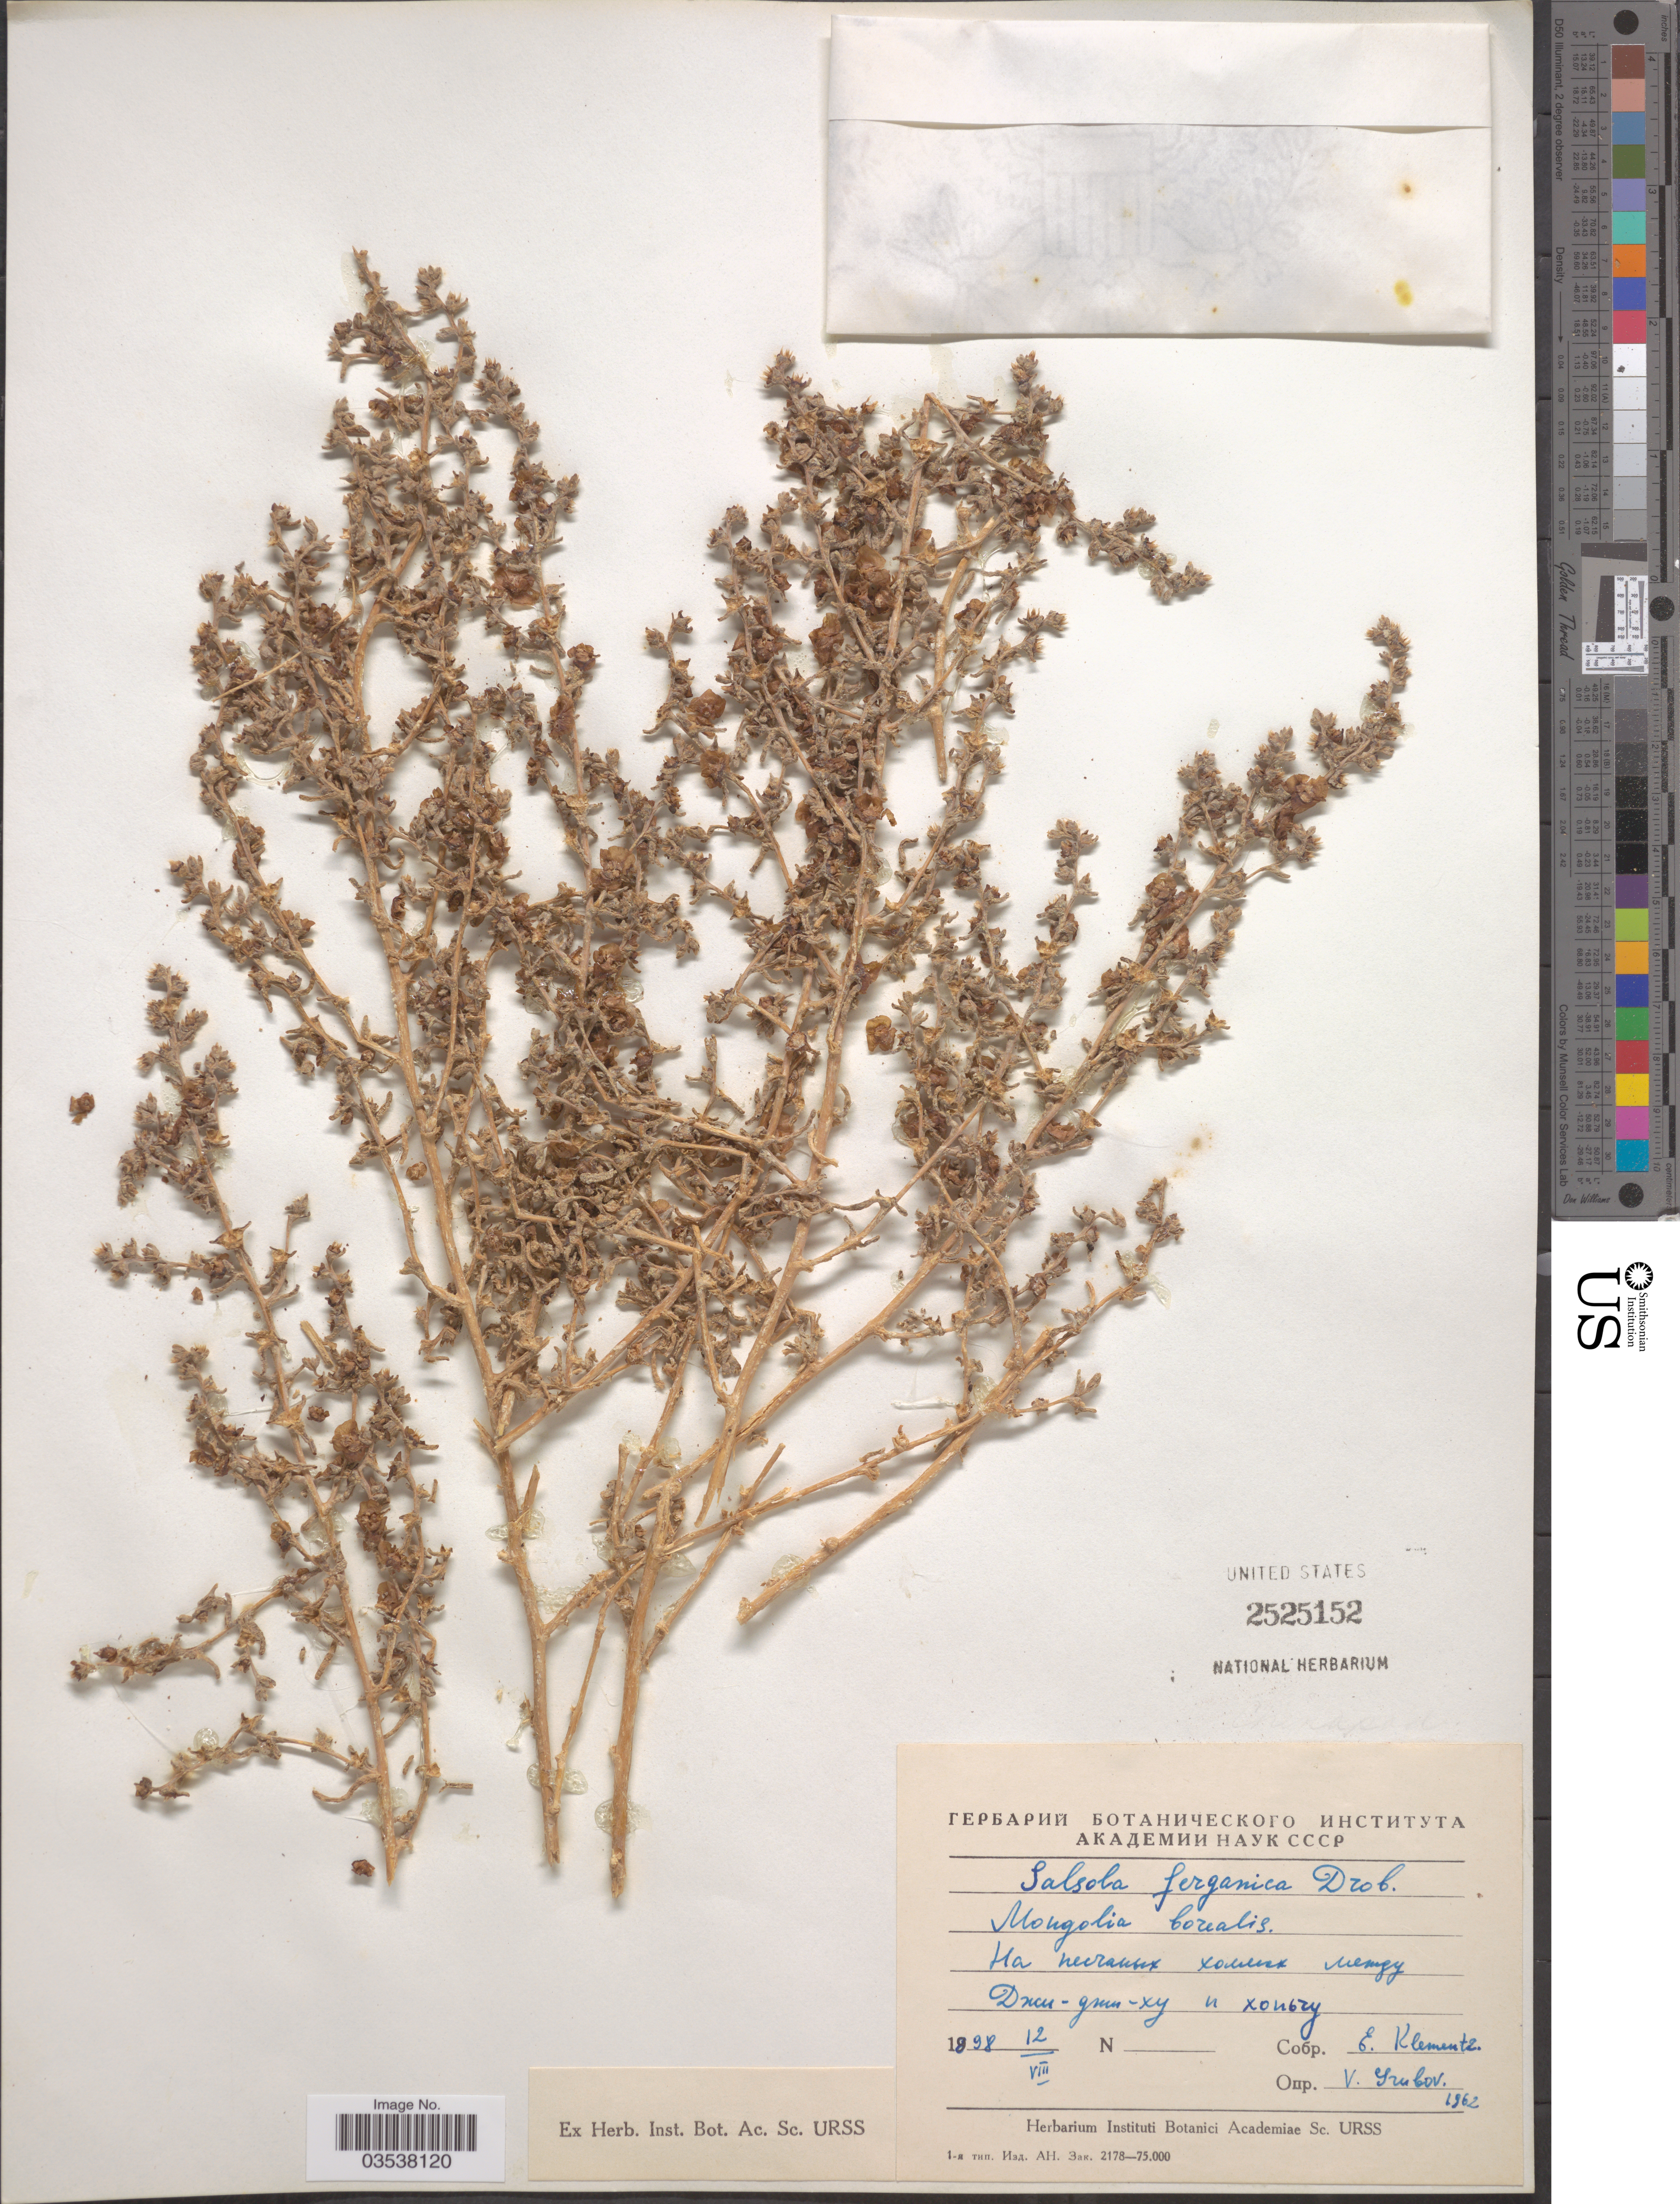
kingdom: Plantae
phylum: Tracheophyta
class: Magnoliopsida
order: Caryophyllales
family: Amaranthaceae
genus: Climacoptera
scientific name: Climacoptera ferganica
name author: (Drobow) Botsch.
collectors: E. Klementz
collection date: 1898-08-12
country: Mongolia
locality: Mongolia borealis. X.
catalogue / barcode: US 2525152